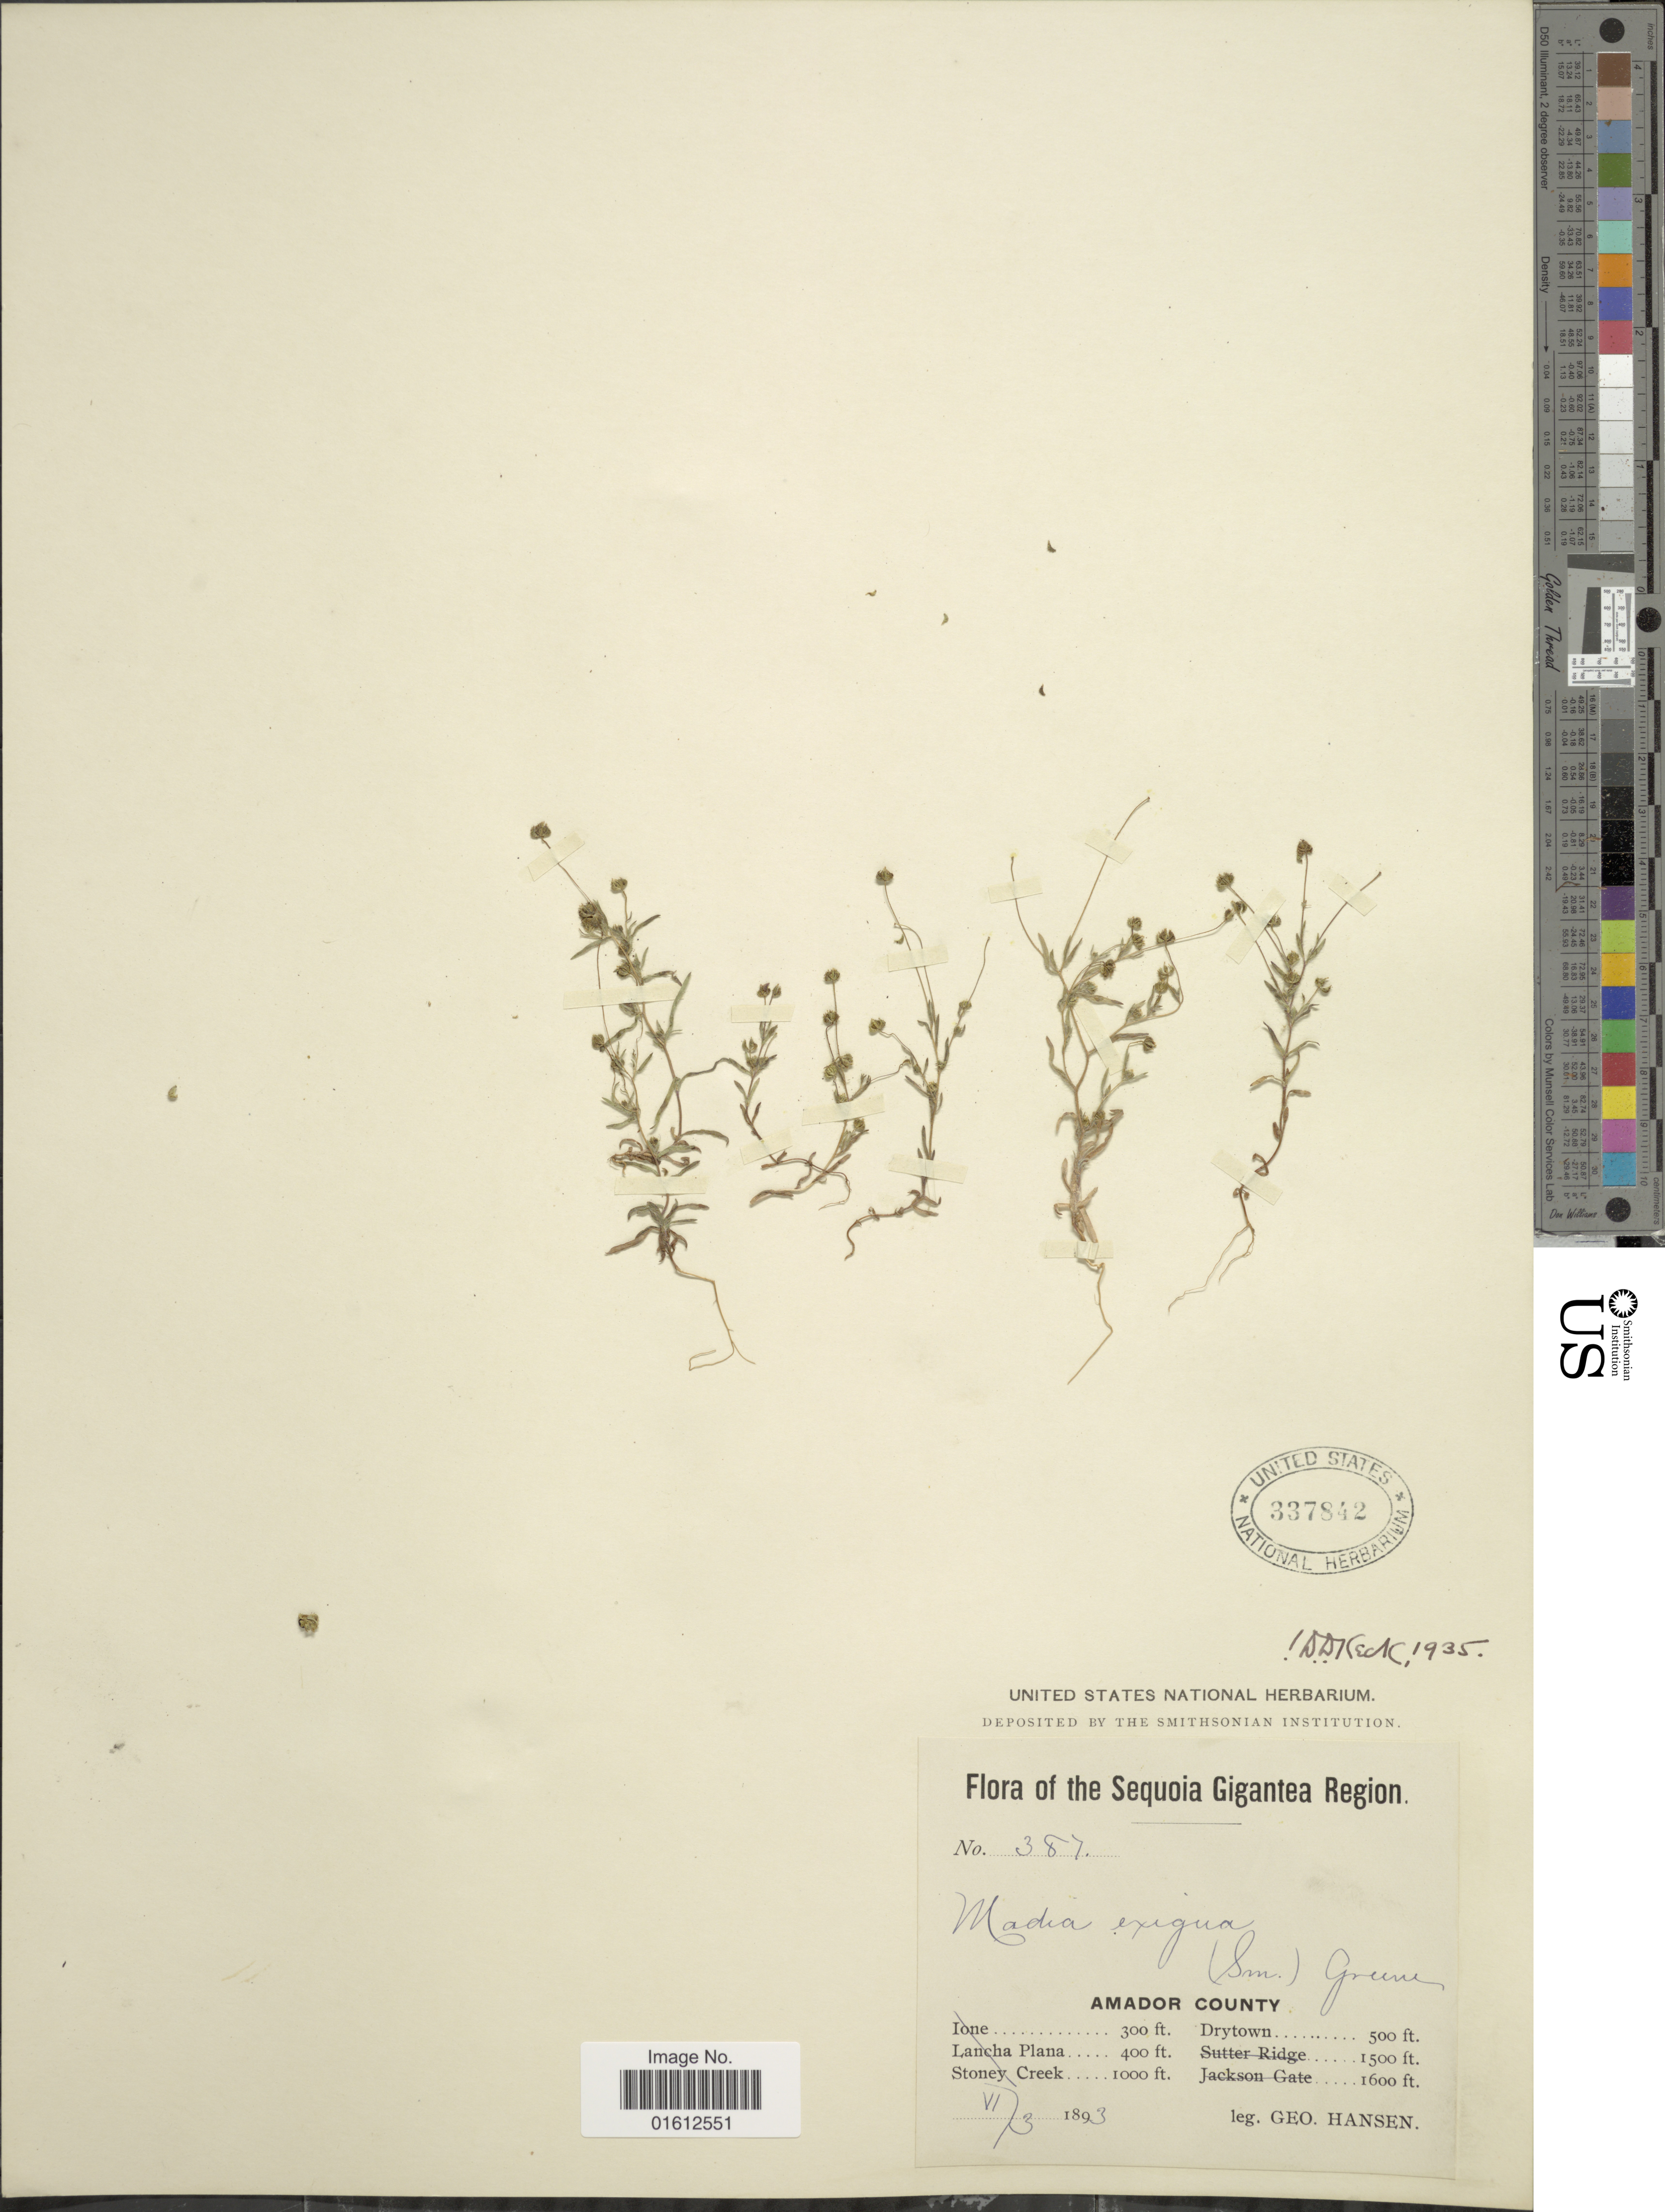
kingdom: Plantae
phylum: Tracheophyta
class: Magnoliopsida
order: Asterales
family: Asteraceae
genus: Madia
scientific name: Madia exigua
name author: (Sm.) A. Gray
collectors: G. Hansen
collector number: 387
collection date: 1893-06-03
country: United States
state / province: California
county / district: Amador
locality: Sequoia Gigantea Region. Amador County. Drytown.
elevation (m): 152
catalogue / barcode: US 337842